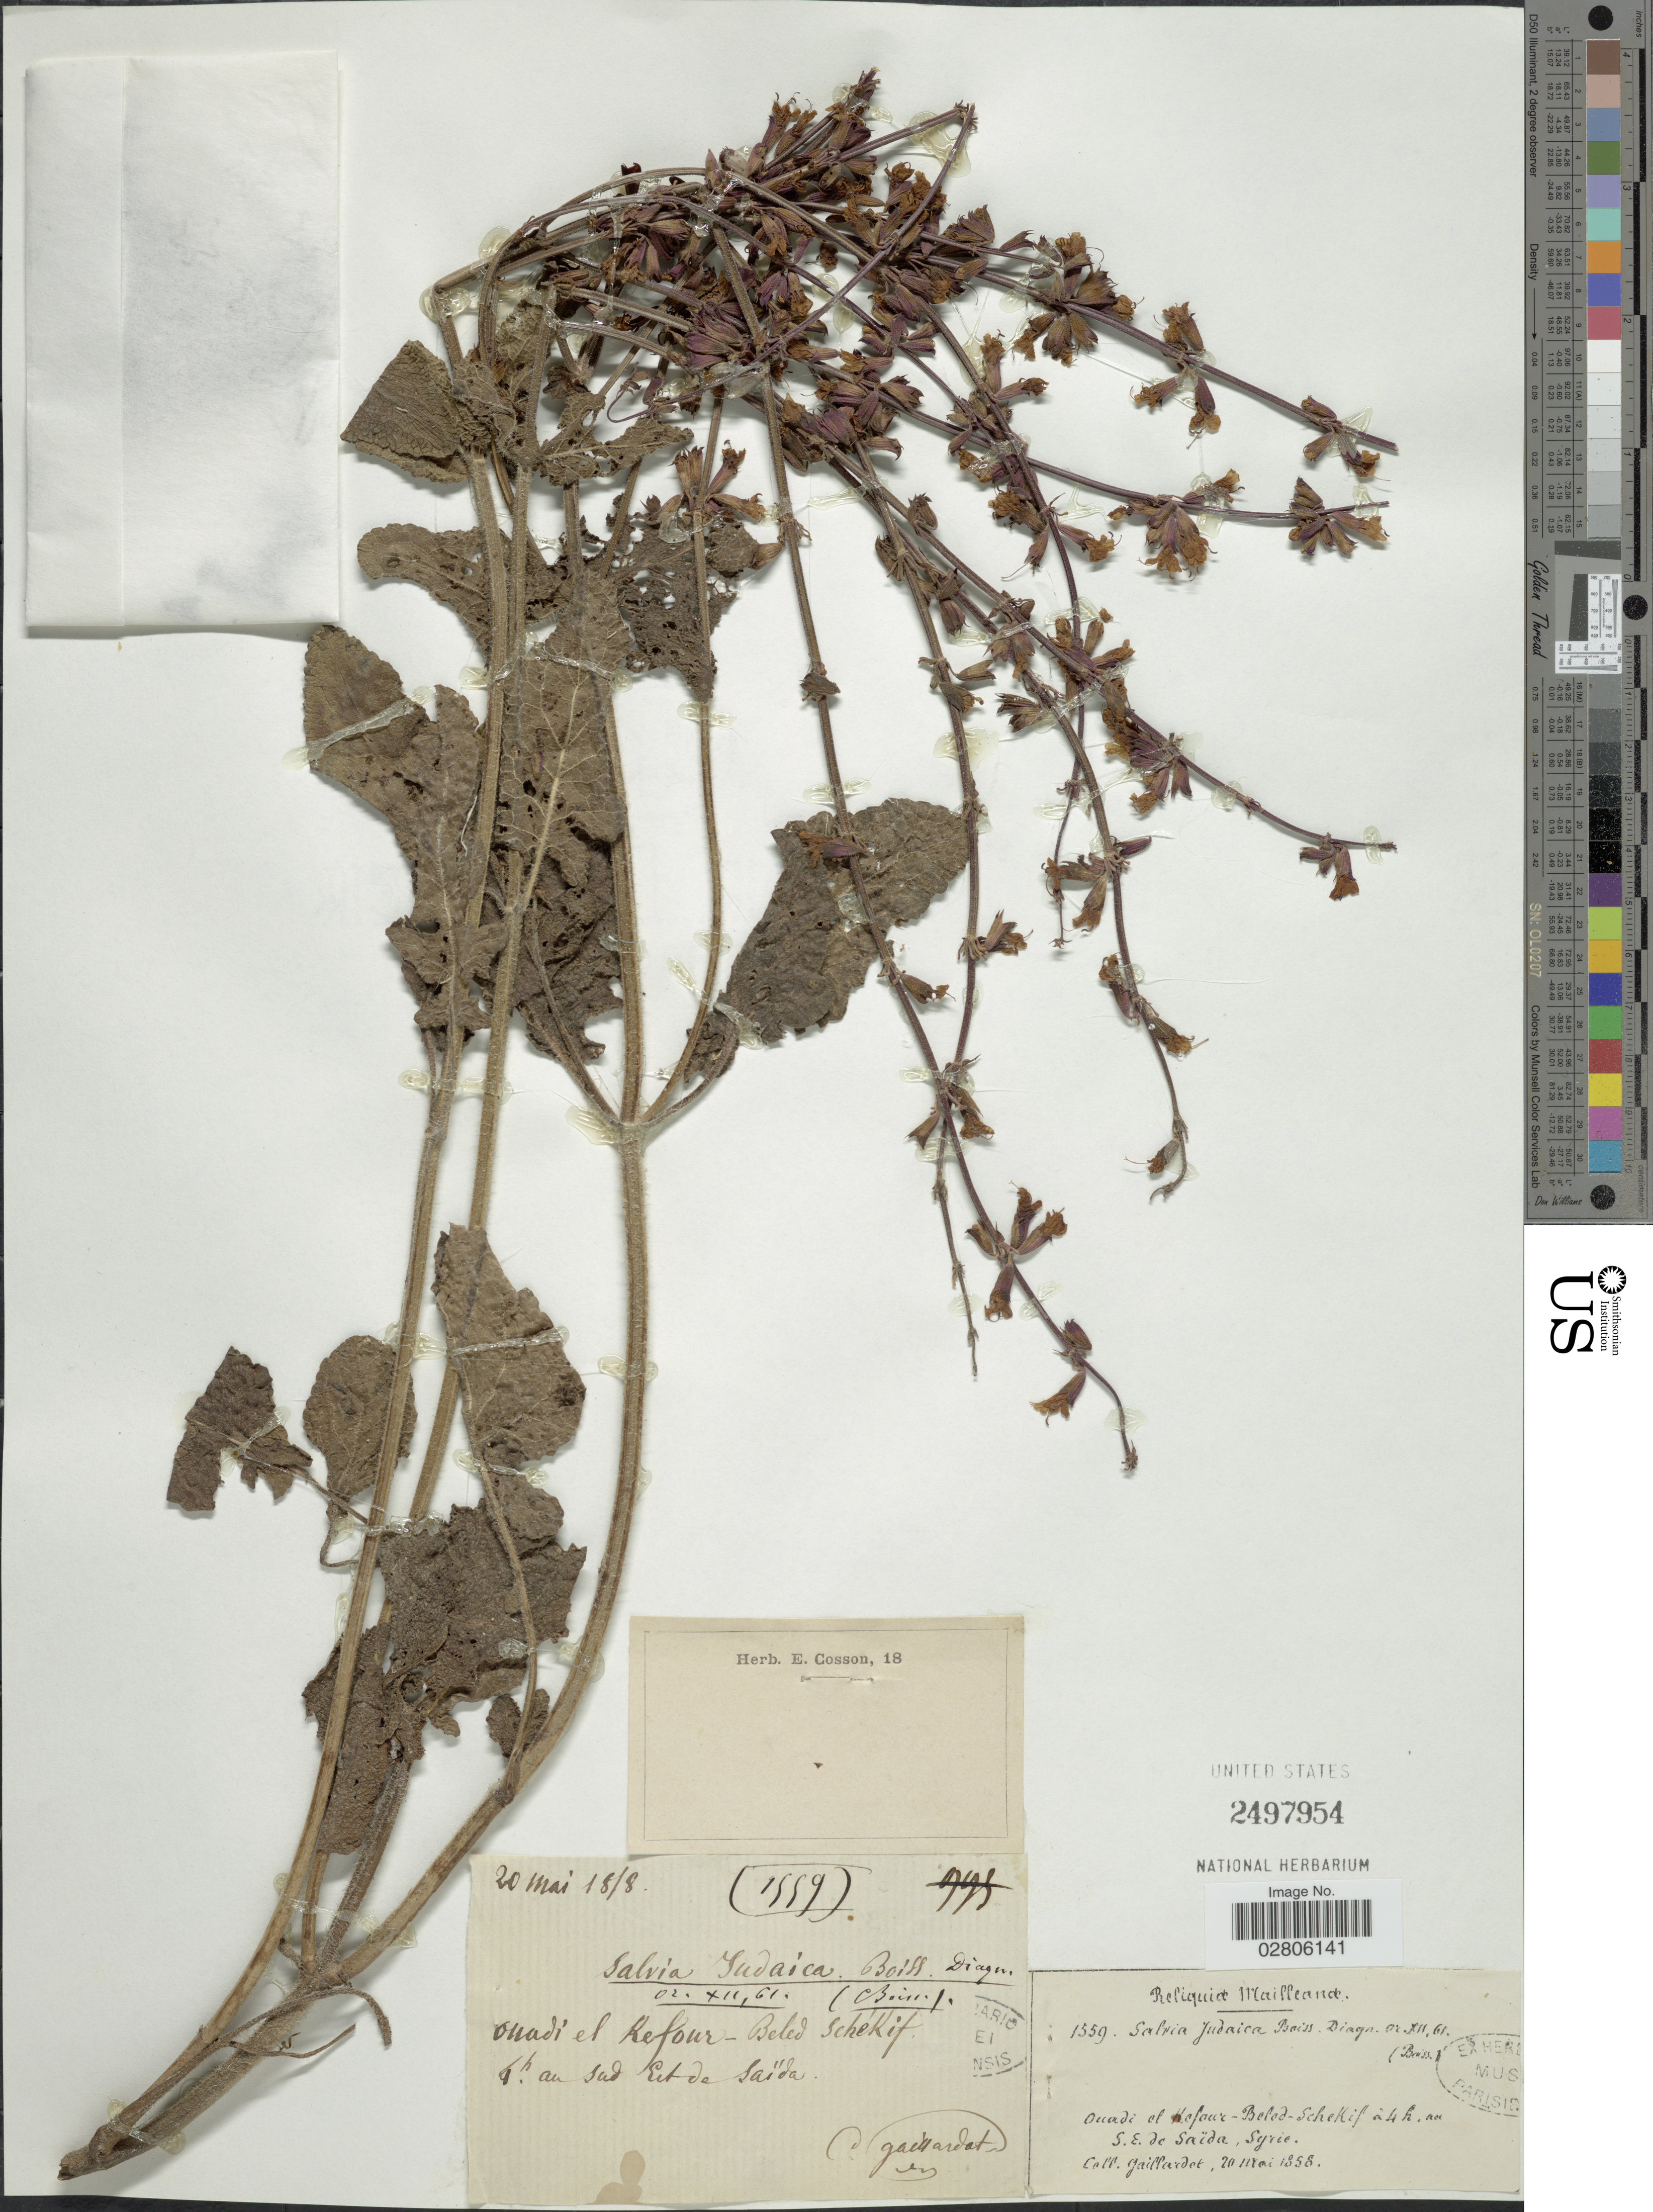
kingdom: Plantae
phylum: Tracheophyta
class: Magnoliopsida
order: Lamiales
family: Lamiaceae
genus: Salvia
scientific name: Salvia judaica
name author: Boiss.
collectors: C. Gaillardot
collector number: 1559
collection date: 1858-05-20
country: Syria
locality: Ouadi el Kefour - Beled-Schékif á 4 h. au S.E. de Saïda.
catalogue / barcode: US 2497954